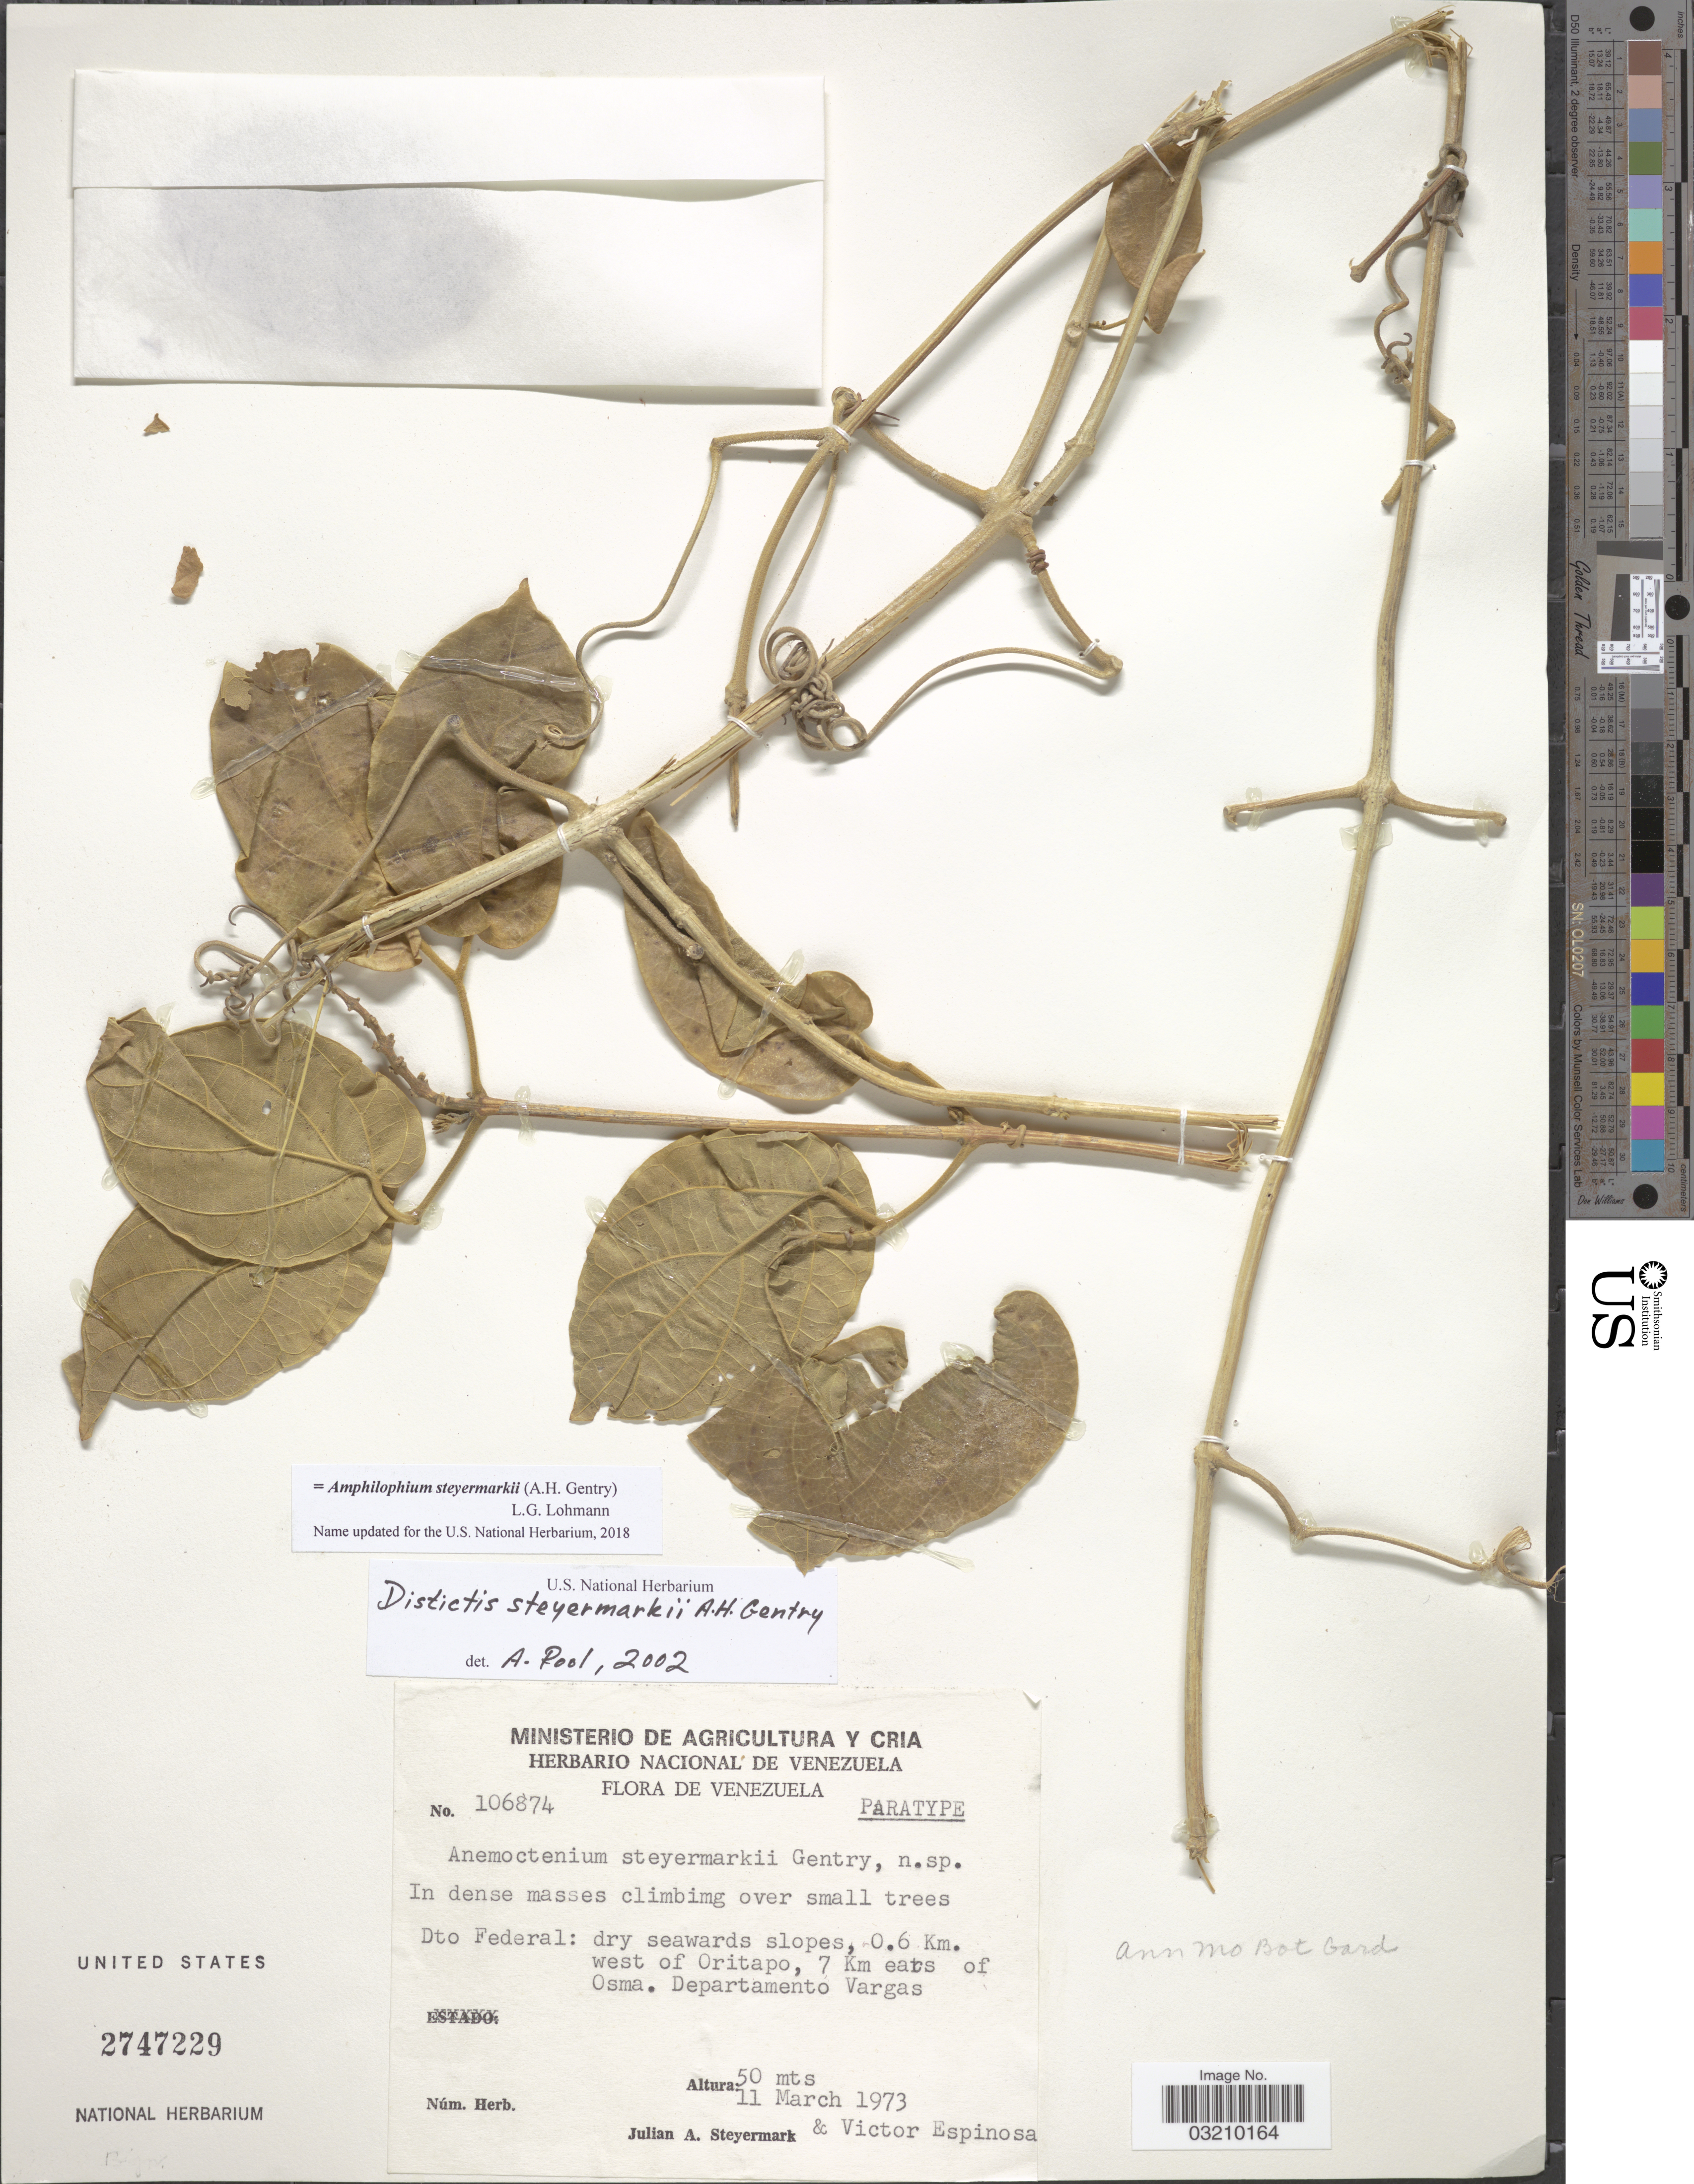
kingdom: Plantae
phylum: Tracheophyta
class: Magnoliopsida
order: Lamiales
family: Bignoniaceae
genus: Amphilophium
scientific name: Amphilophium steyermarkii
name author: (A.H. Gentry) L.G. Lohmann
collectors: J. Steyermark & V. Espinosa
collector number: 106874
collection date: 1973-03-11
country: Venezuela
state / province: Vargas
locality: Dto Federal: dry seawards slopes, 0.6 Km. west of Oritapo, 7 Km east of Osma. Departamento Vargas.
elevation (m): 50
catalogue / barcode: US 2747229